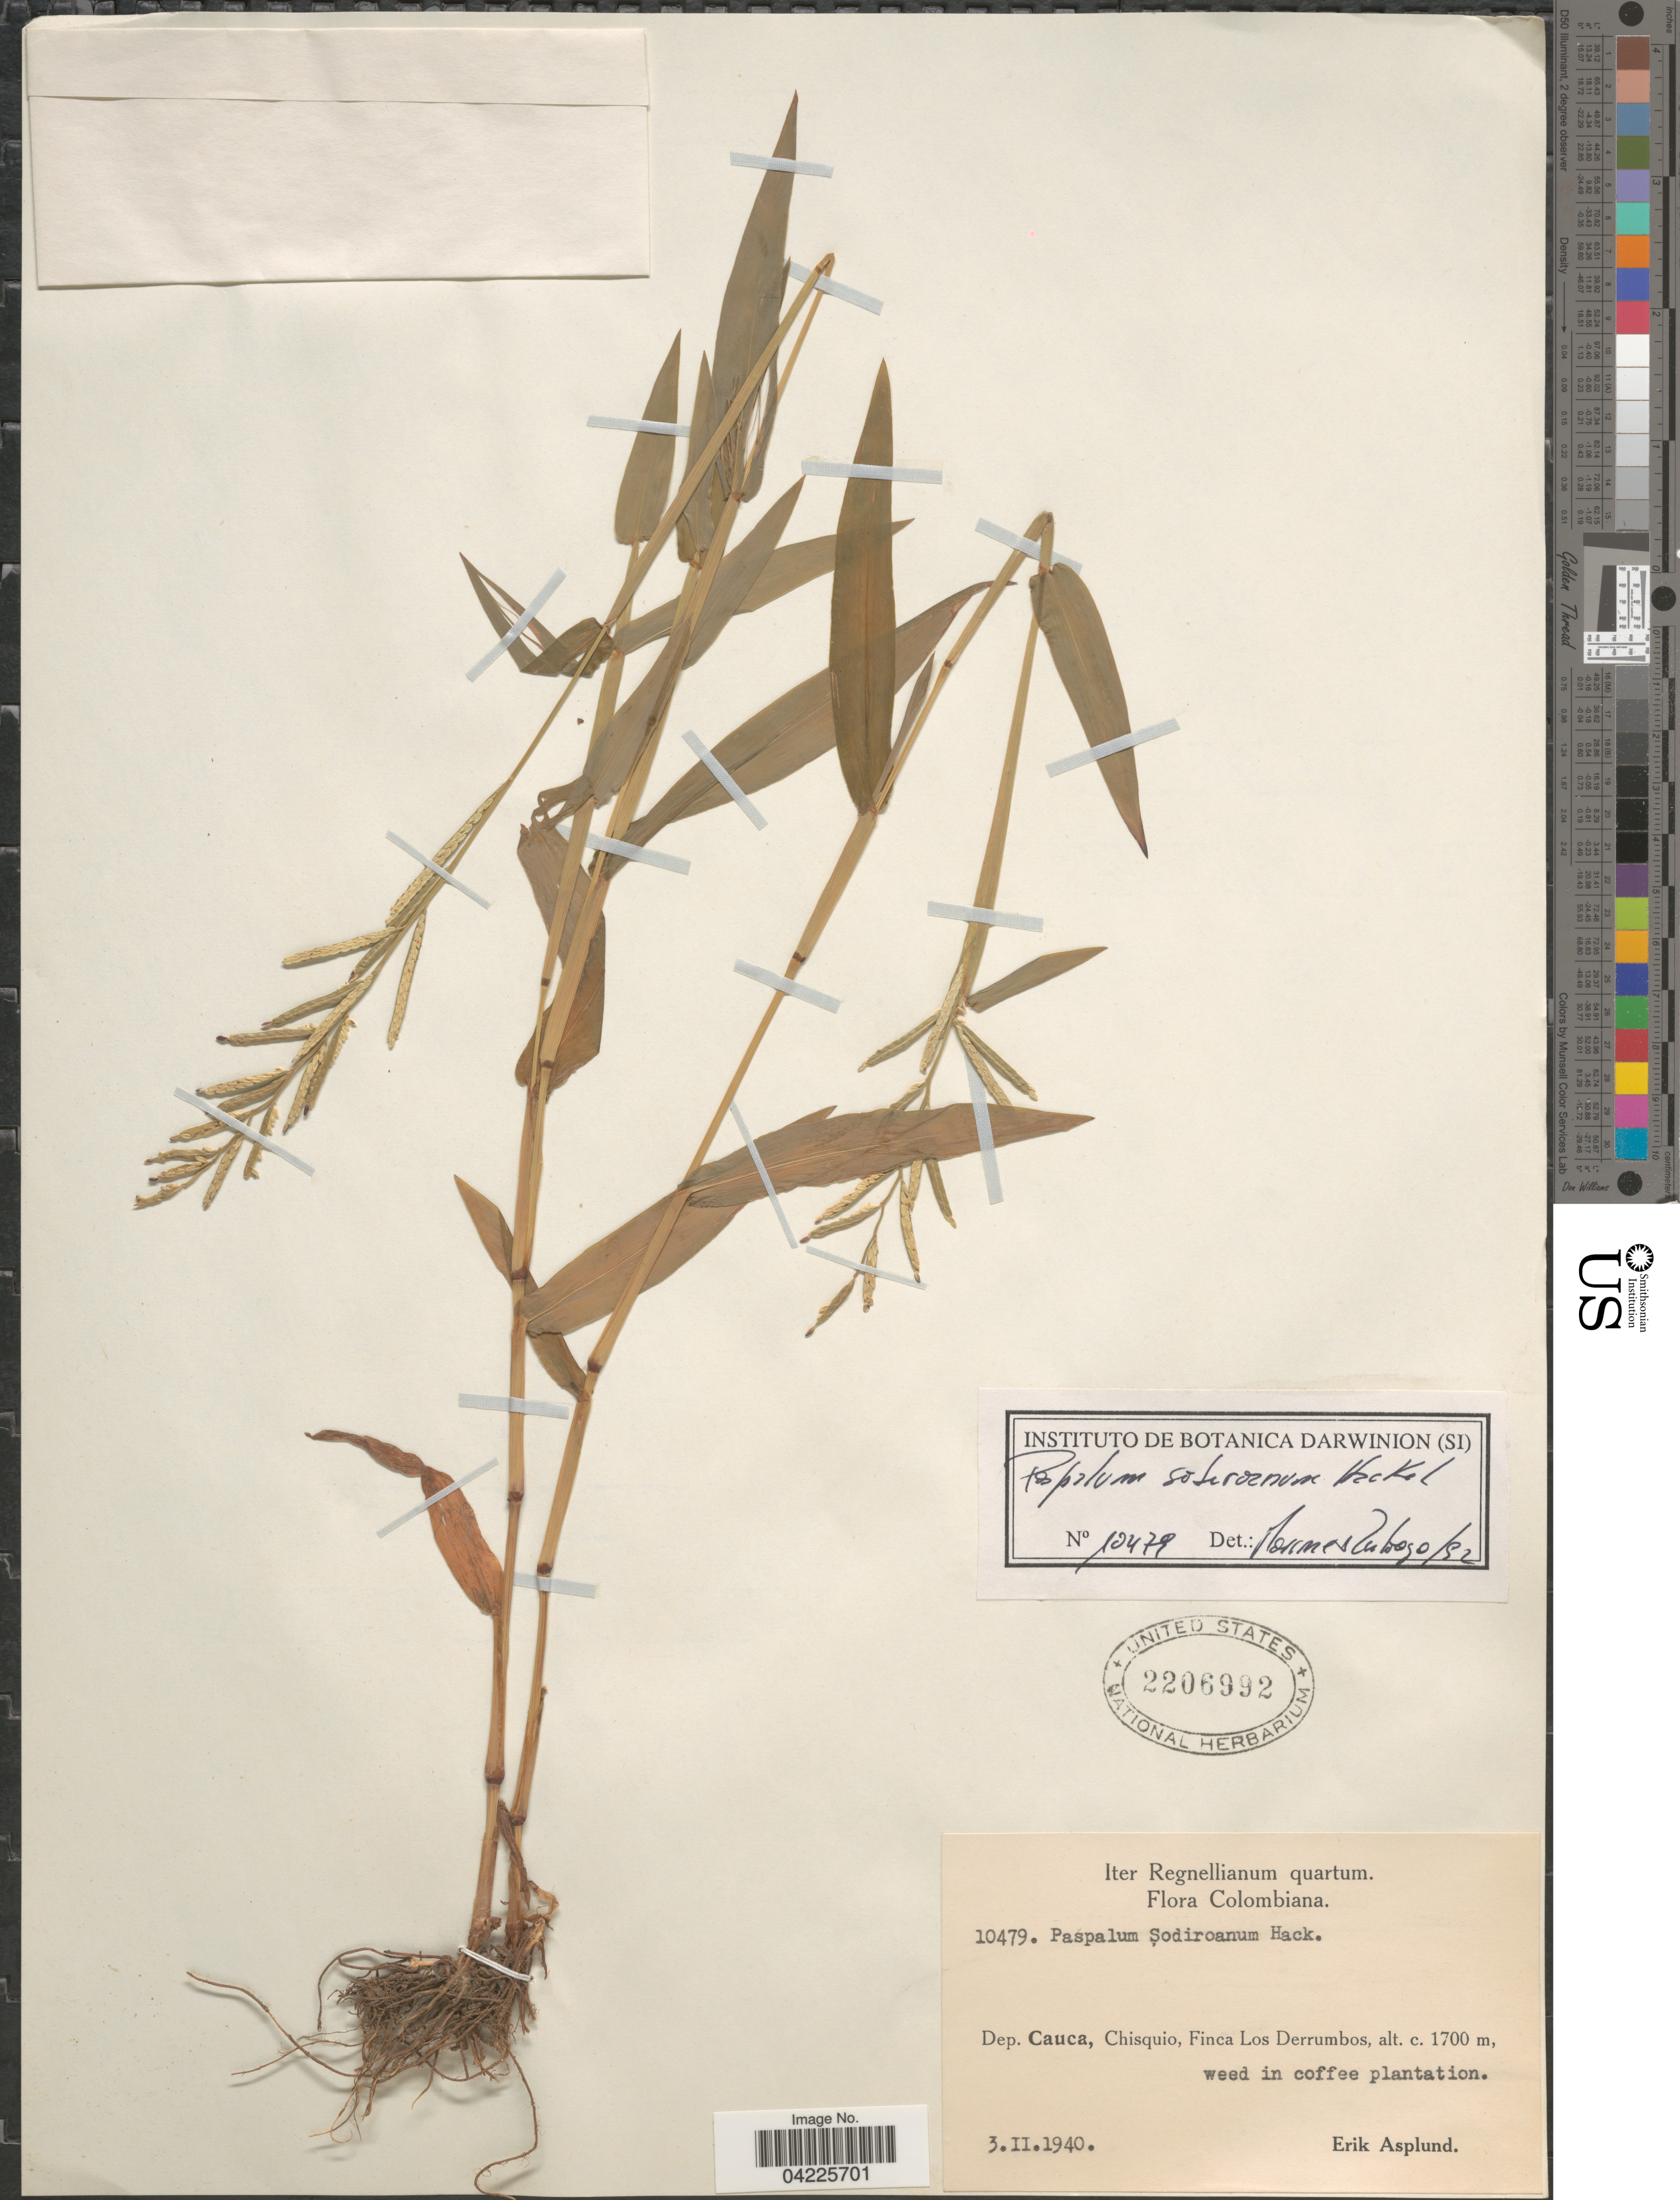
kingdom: Plantae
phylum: Tracheophyta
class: Liliopsida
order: Poales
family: Poaceae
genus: Paspalum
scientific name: Paspalum sodiroanum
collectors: E. Asplund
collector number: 10479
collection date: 1940-02-03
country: Colombia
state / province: Cauca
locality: Iter Regnellianum quartum. Dep. Cauca, Chisquio, Finca Los Derrumbos.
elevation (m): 1700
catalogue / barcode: US 2206992